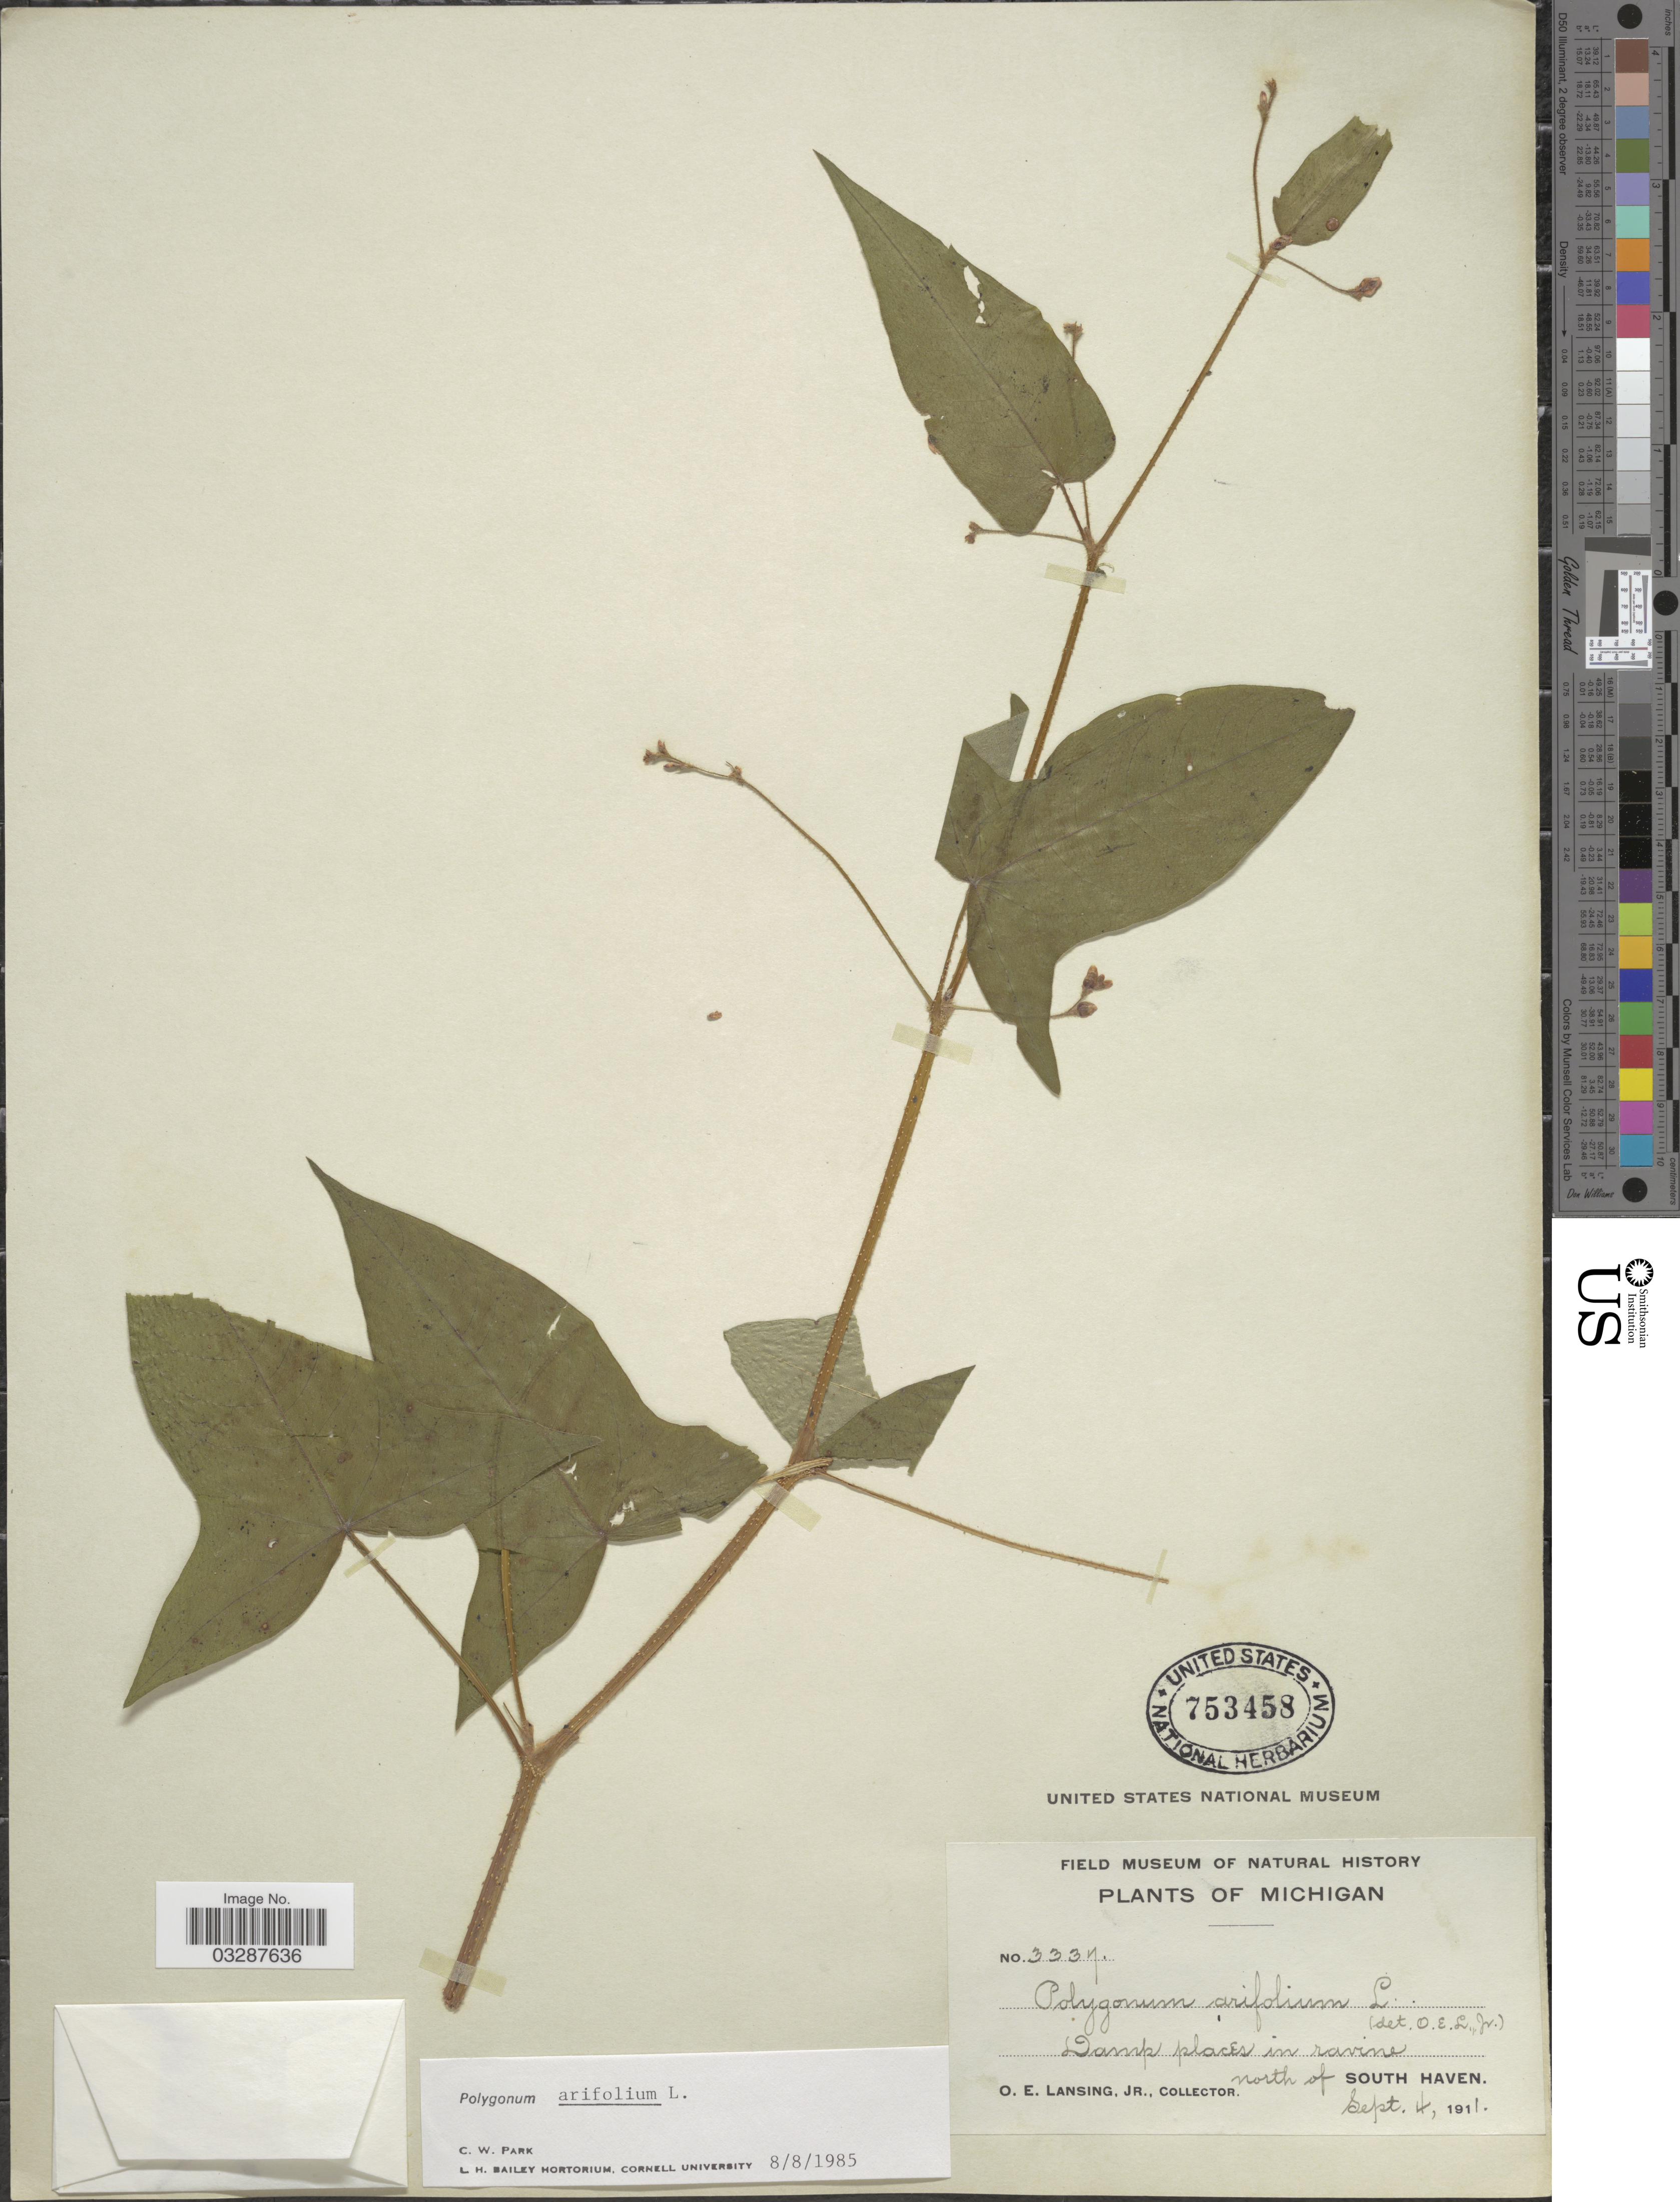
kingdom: Plantae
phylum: Tracheophyta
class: Magnoliopsida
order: Caryophyllales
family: Polygonaceae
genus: Persicaria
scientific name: Persicaria arifolia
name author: (L.) Haraldson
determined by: Atha, D. E.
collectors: O. Lansing Jr.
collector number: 3337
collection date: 1911-09-04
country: United States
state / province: Michigan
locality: North of South Haven.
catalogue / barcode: US 753458